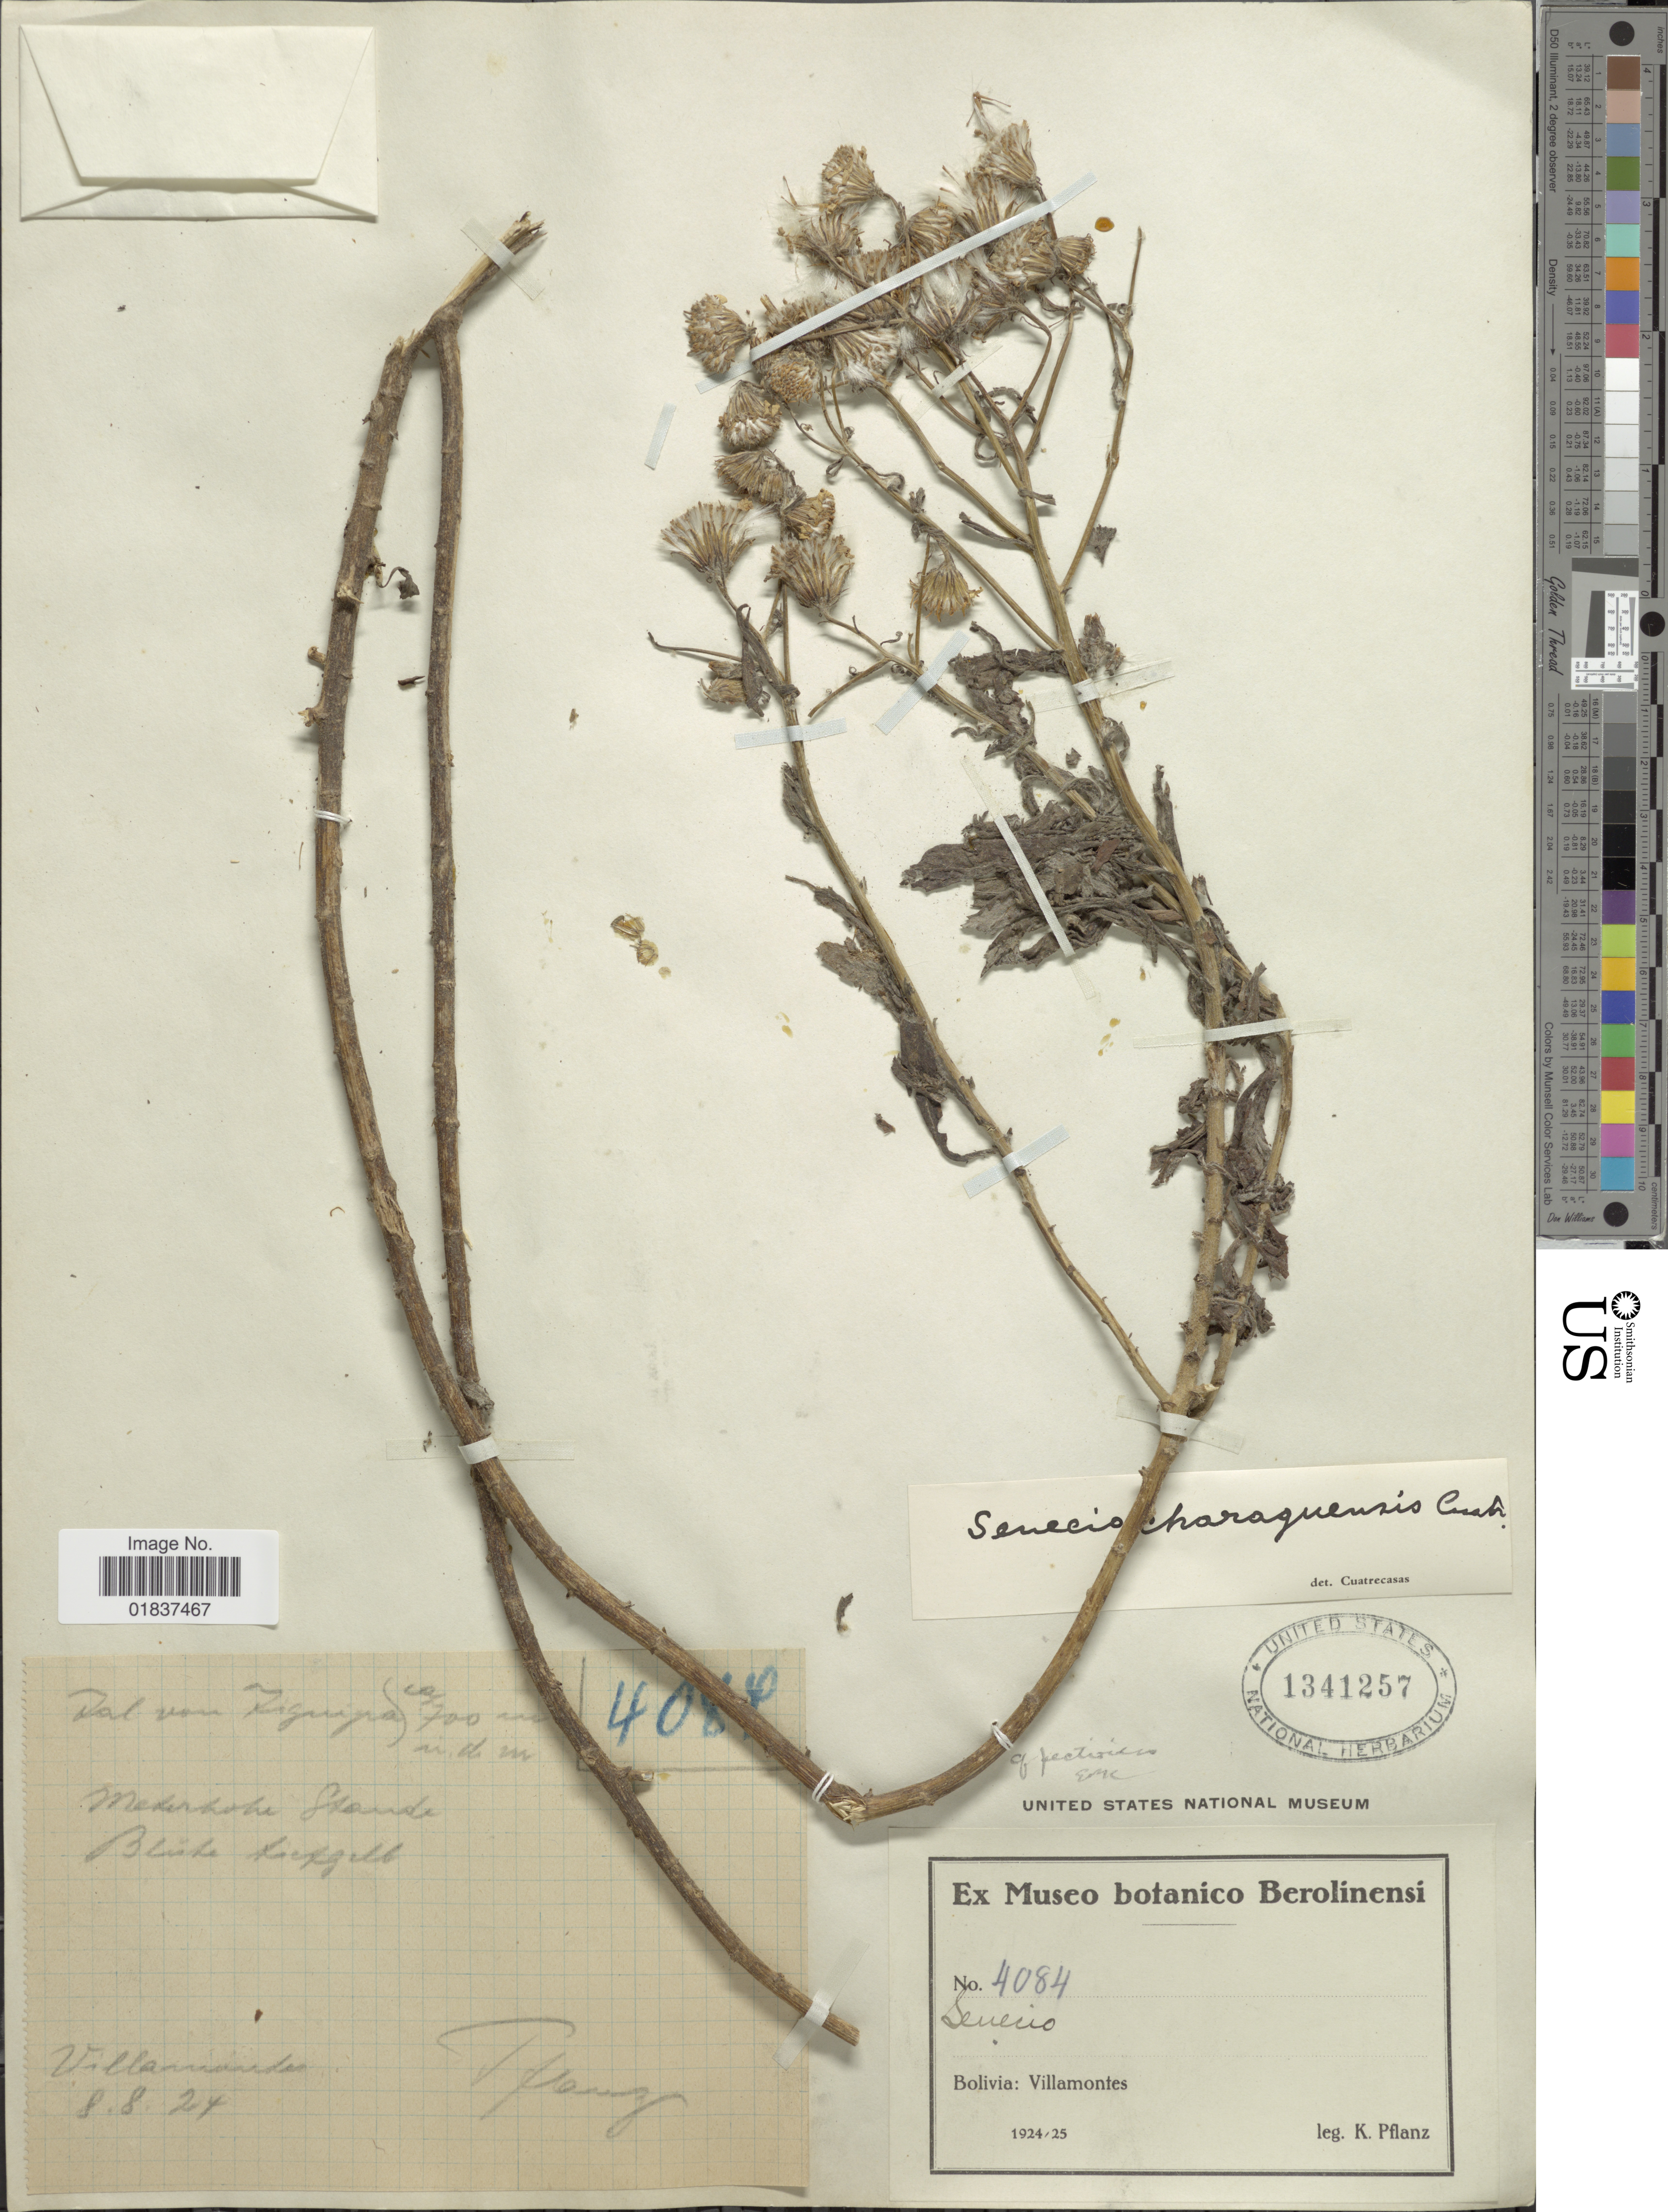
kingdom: Plantae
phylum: Tracheophyta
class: Magnoliopsida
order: Asterales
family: Asteraceae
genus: Senecio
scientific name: Senecio hieronymi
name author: Griseb.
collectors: K. Pflanz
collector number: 4084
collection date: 1924-08-08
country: Bolivia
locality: Villamontes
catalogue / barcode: US 1341257